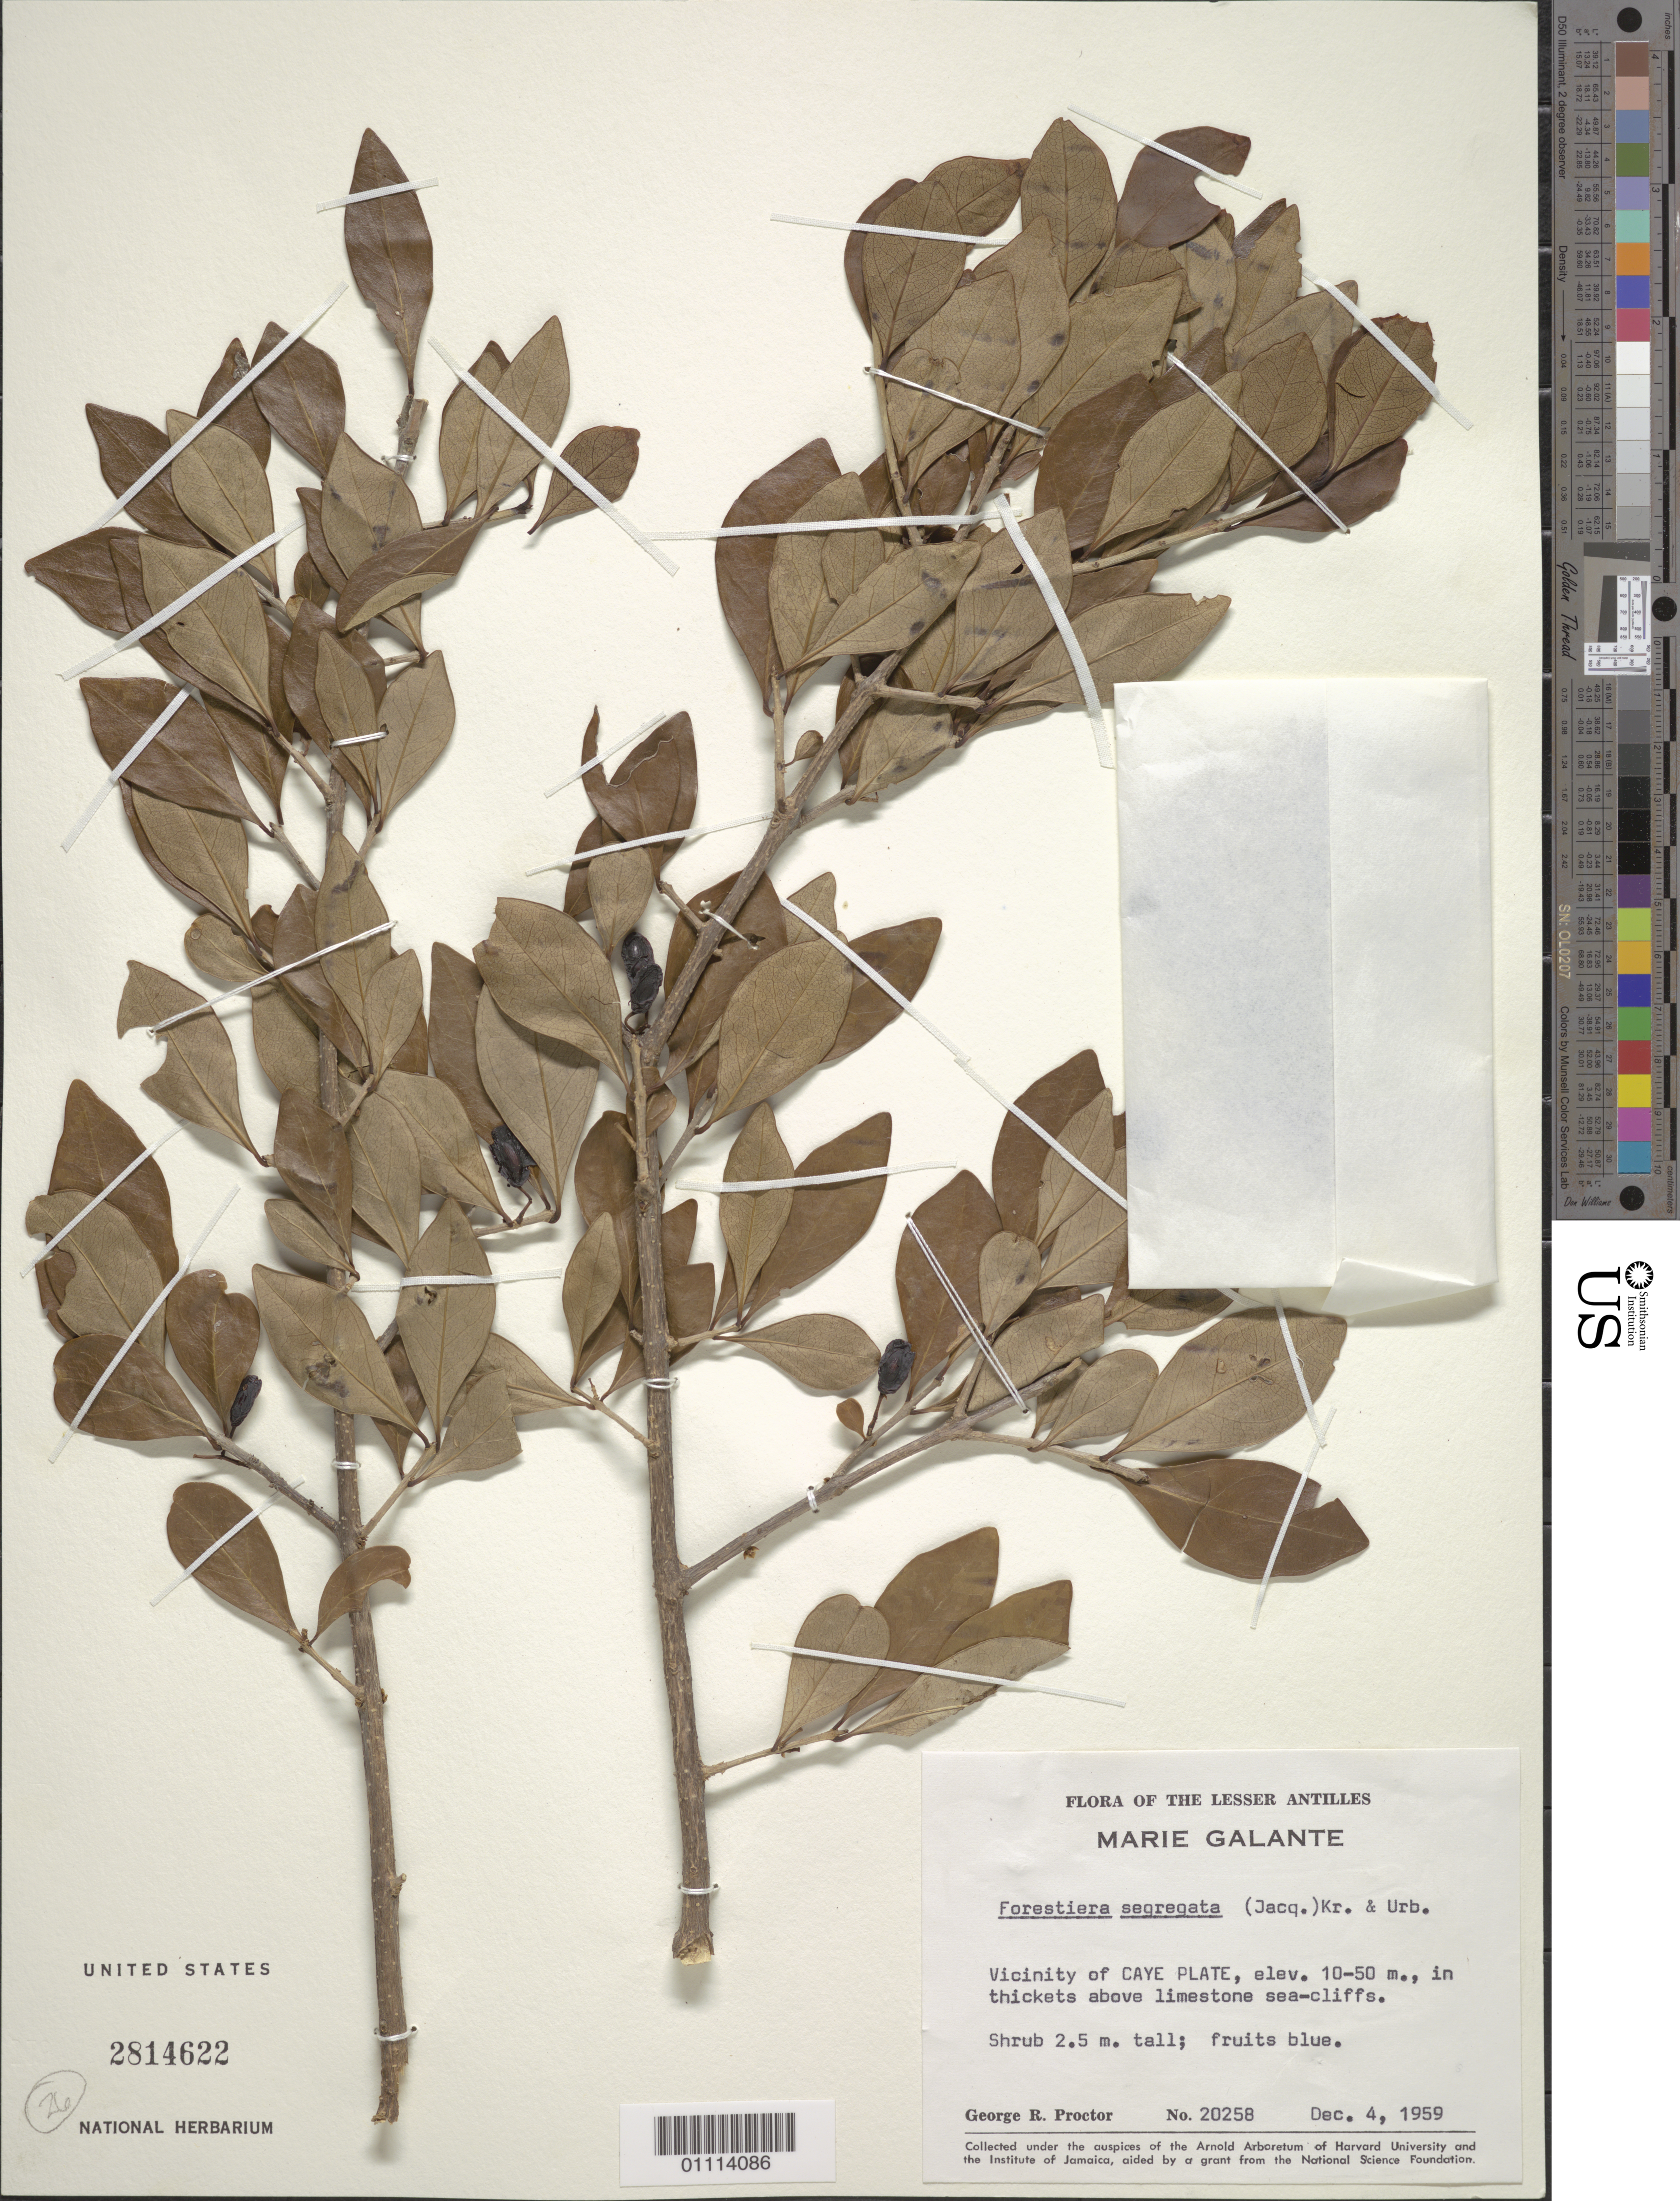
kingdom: Plantae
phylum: Tracheophyta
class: Magnoliopsida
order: Lamiales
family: Oleaceae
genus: Forestiera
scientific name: Forestiera segregata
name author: (Jacq.) Krug & Urb.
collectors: G. R. Proctor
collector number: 20258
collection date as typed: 04 Dec 1959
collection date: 1959-12-04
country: Guadeloupe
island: Marie Galante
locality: Vicinity of Caye Plate, in thickets above limestone sea-cliffs.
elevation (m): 10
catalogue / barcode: US 2814622